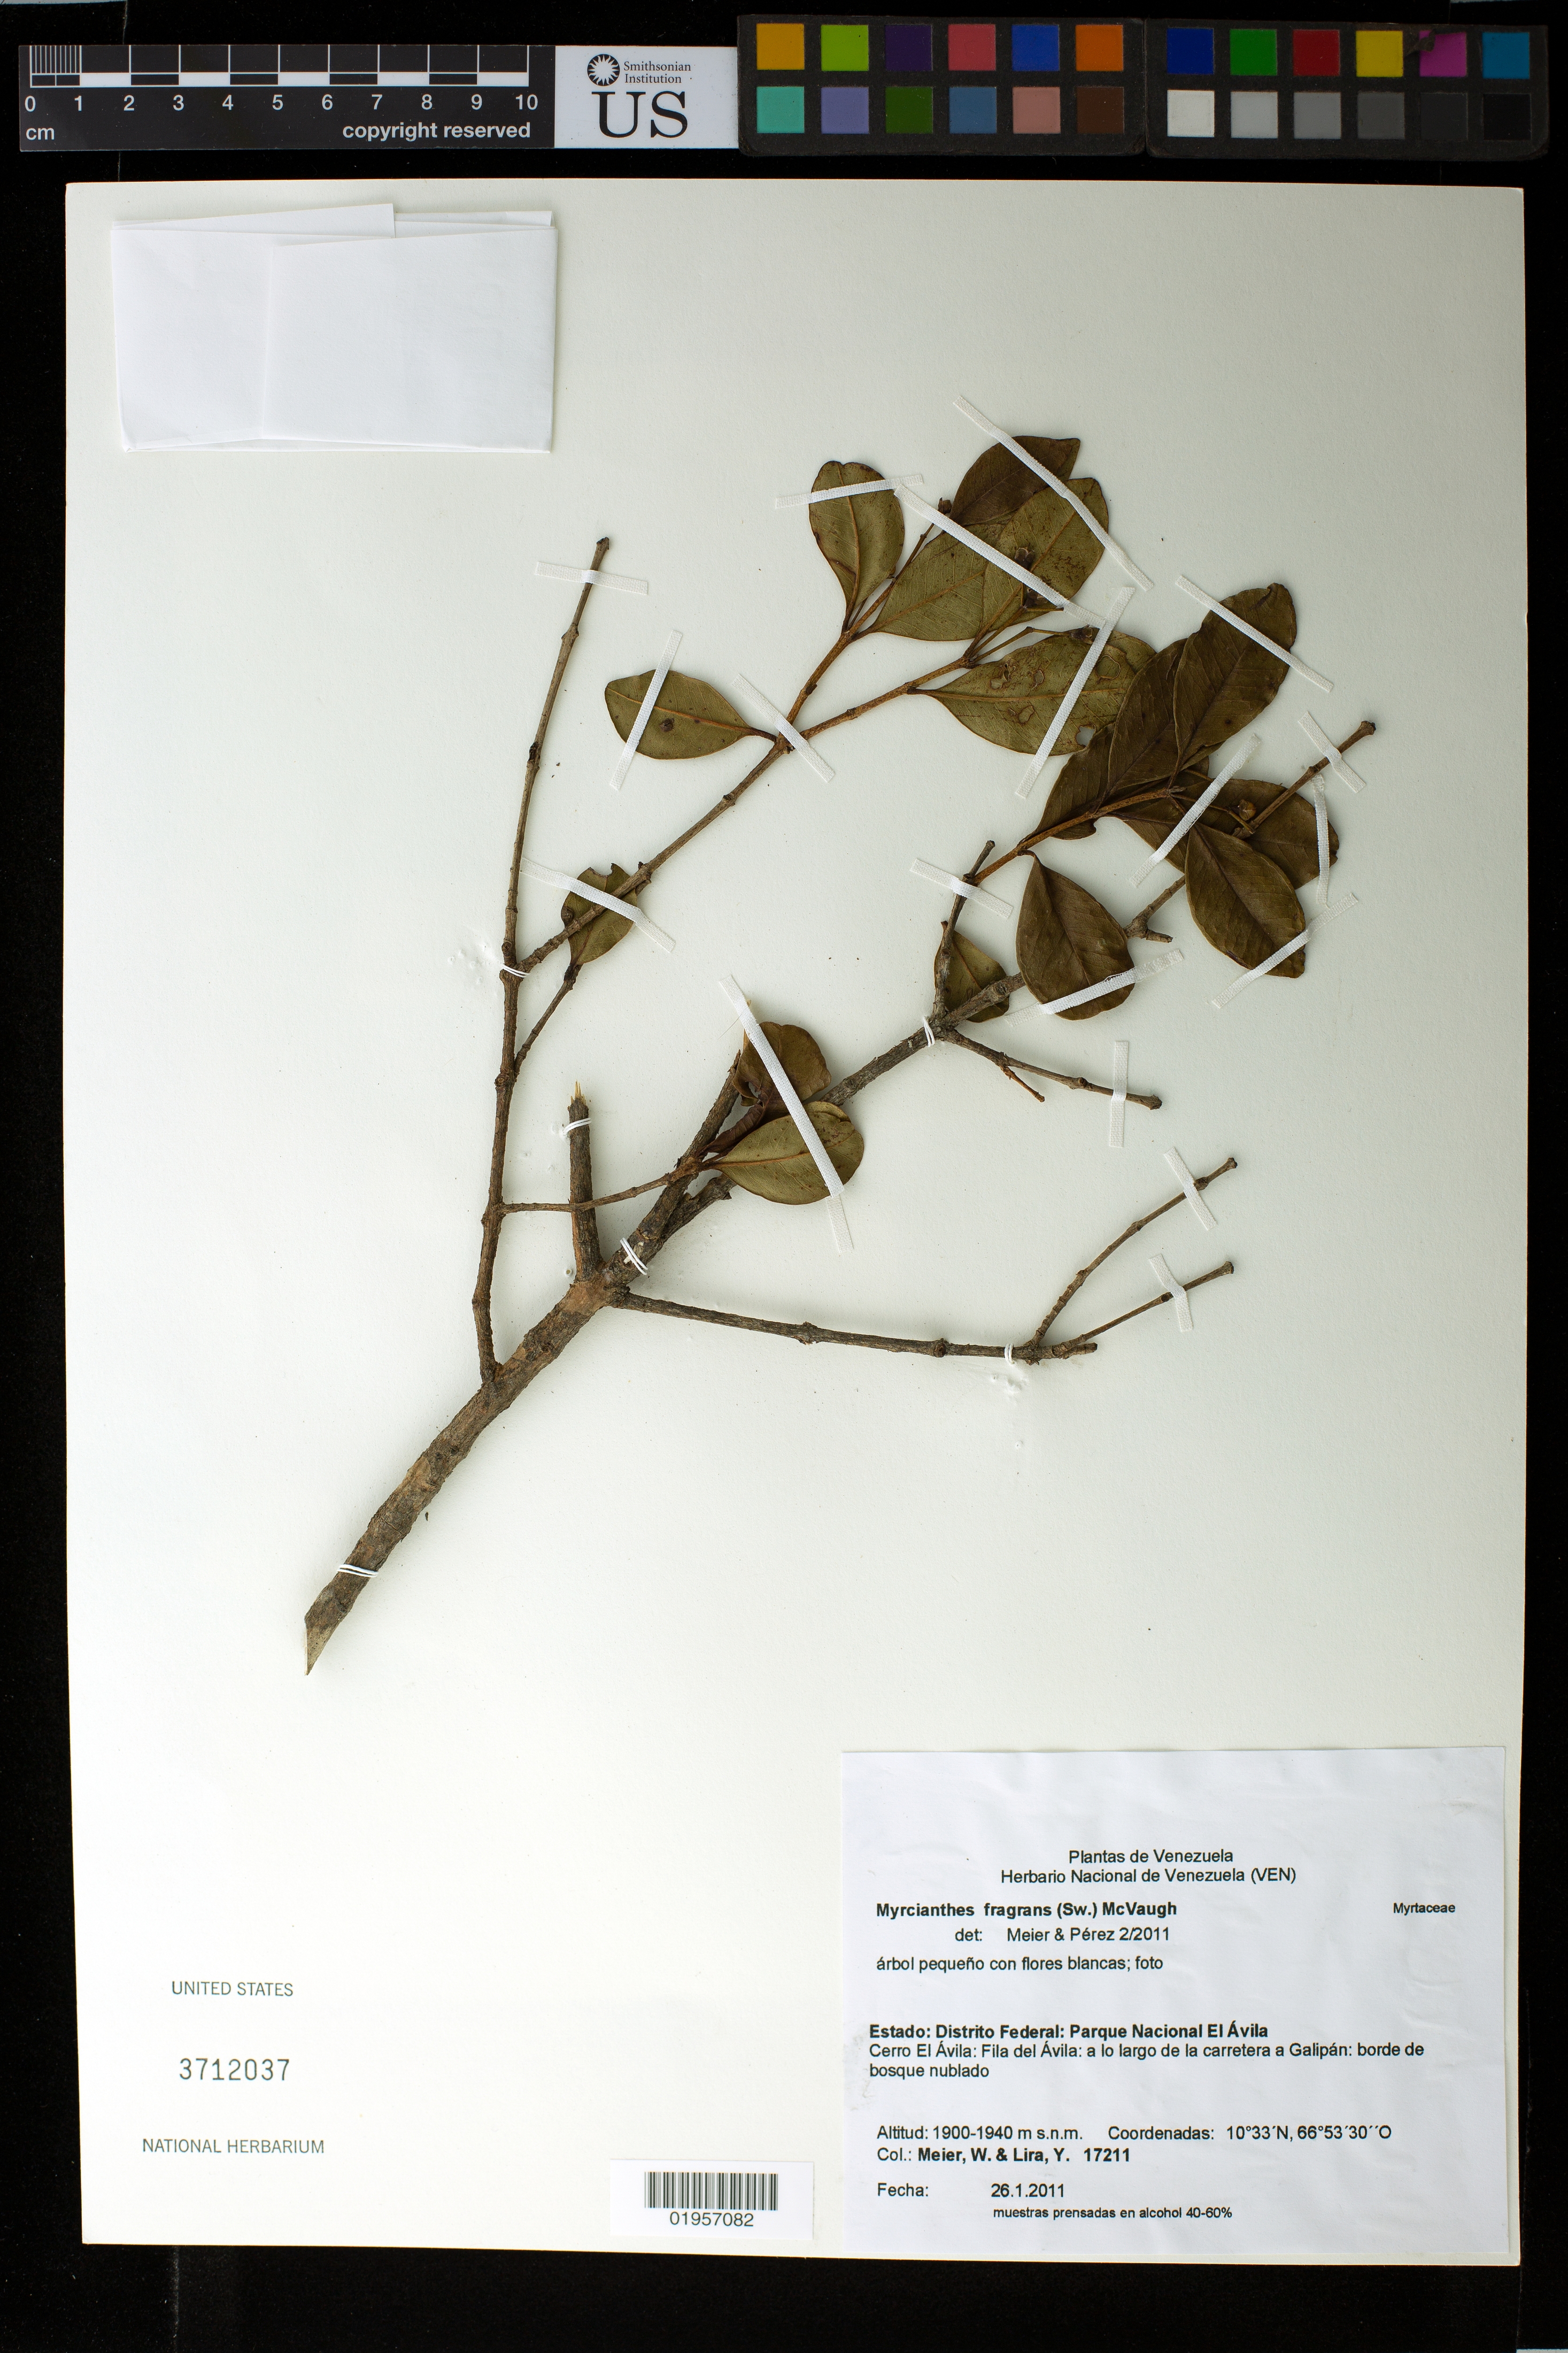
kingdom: Plantae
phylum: Tracheophyta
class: Magnoliopsida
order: Myrtales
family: Myrtaceae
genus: Myrcianthes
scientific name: Myrcianthes fragrans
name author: (Sw.) McVaugh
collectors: W. Meier & Y. Lira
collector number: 17211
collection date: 2011-01-26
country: Venezuela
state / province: Miranda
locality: Parque Nacional El Avila, Cerro El Avila: Fila del Avila, a lo largo de la carretera a Galipan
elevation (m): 1900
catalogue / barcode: US 3712037